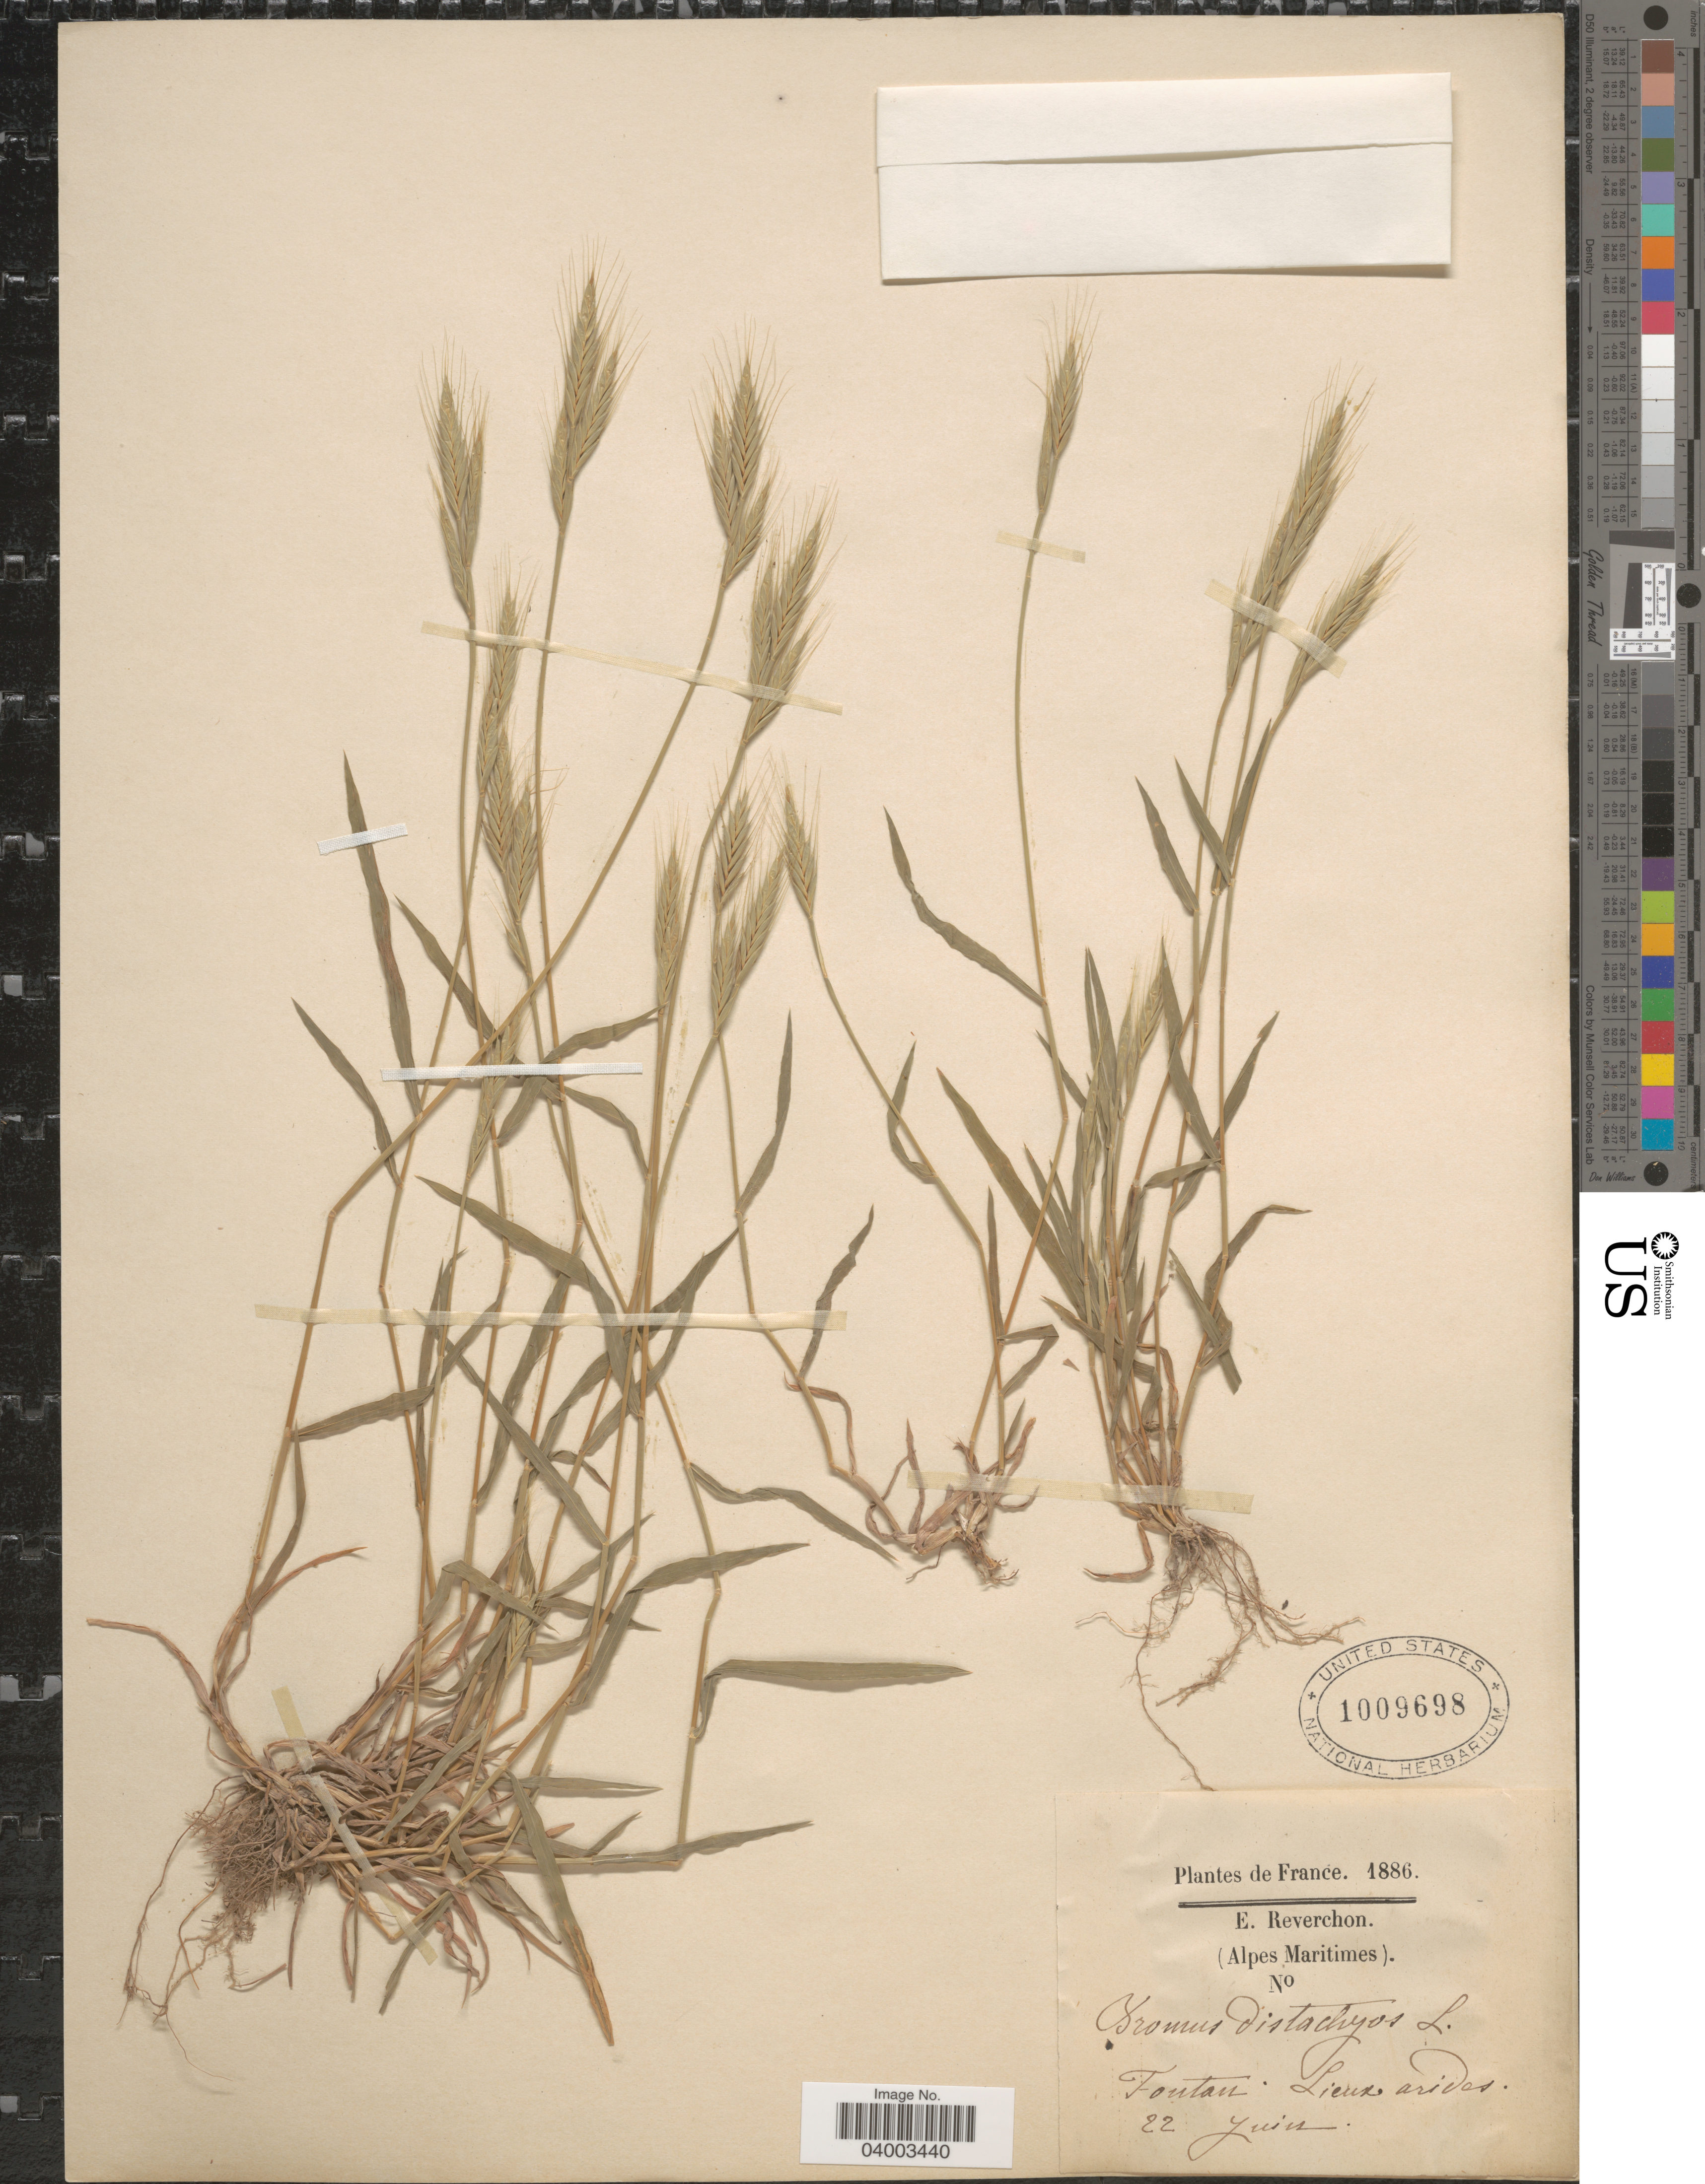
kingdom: Plantae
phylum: Tracheophyta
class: Liliopsida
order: Poales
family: Poaceae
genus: Brachypodium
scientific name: Brachypodium distachyon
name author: (L.) P. Beauv.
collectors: E. Reverchon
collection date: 1886-06-22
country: France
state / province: Provence-Alpes-Côte d'Azur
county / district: Alpes-Maritimes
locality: (Alpes Maritimes). Fontan. Lieux arides.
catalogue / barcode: US 1009698